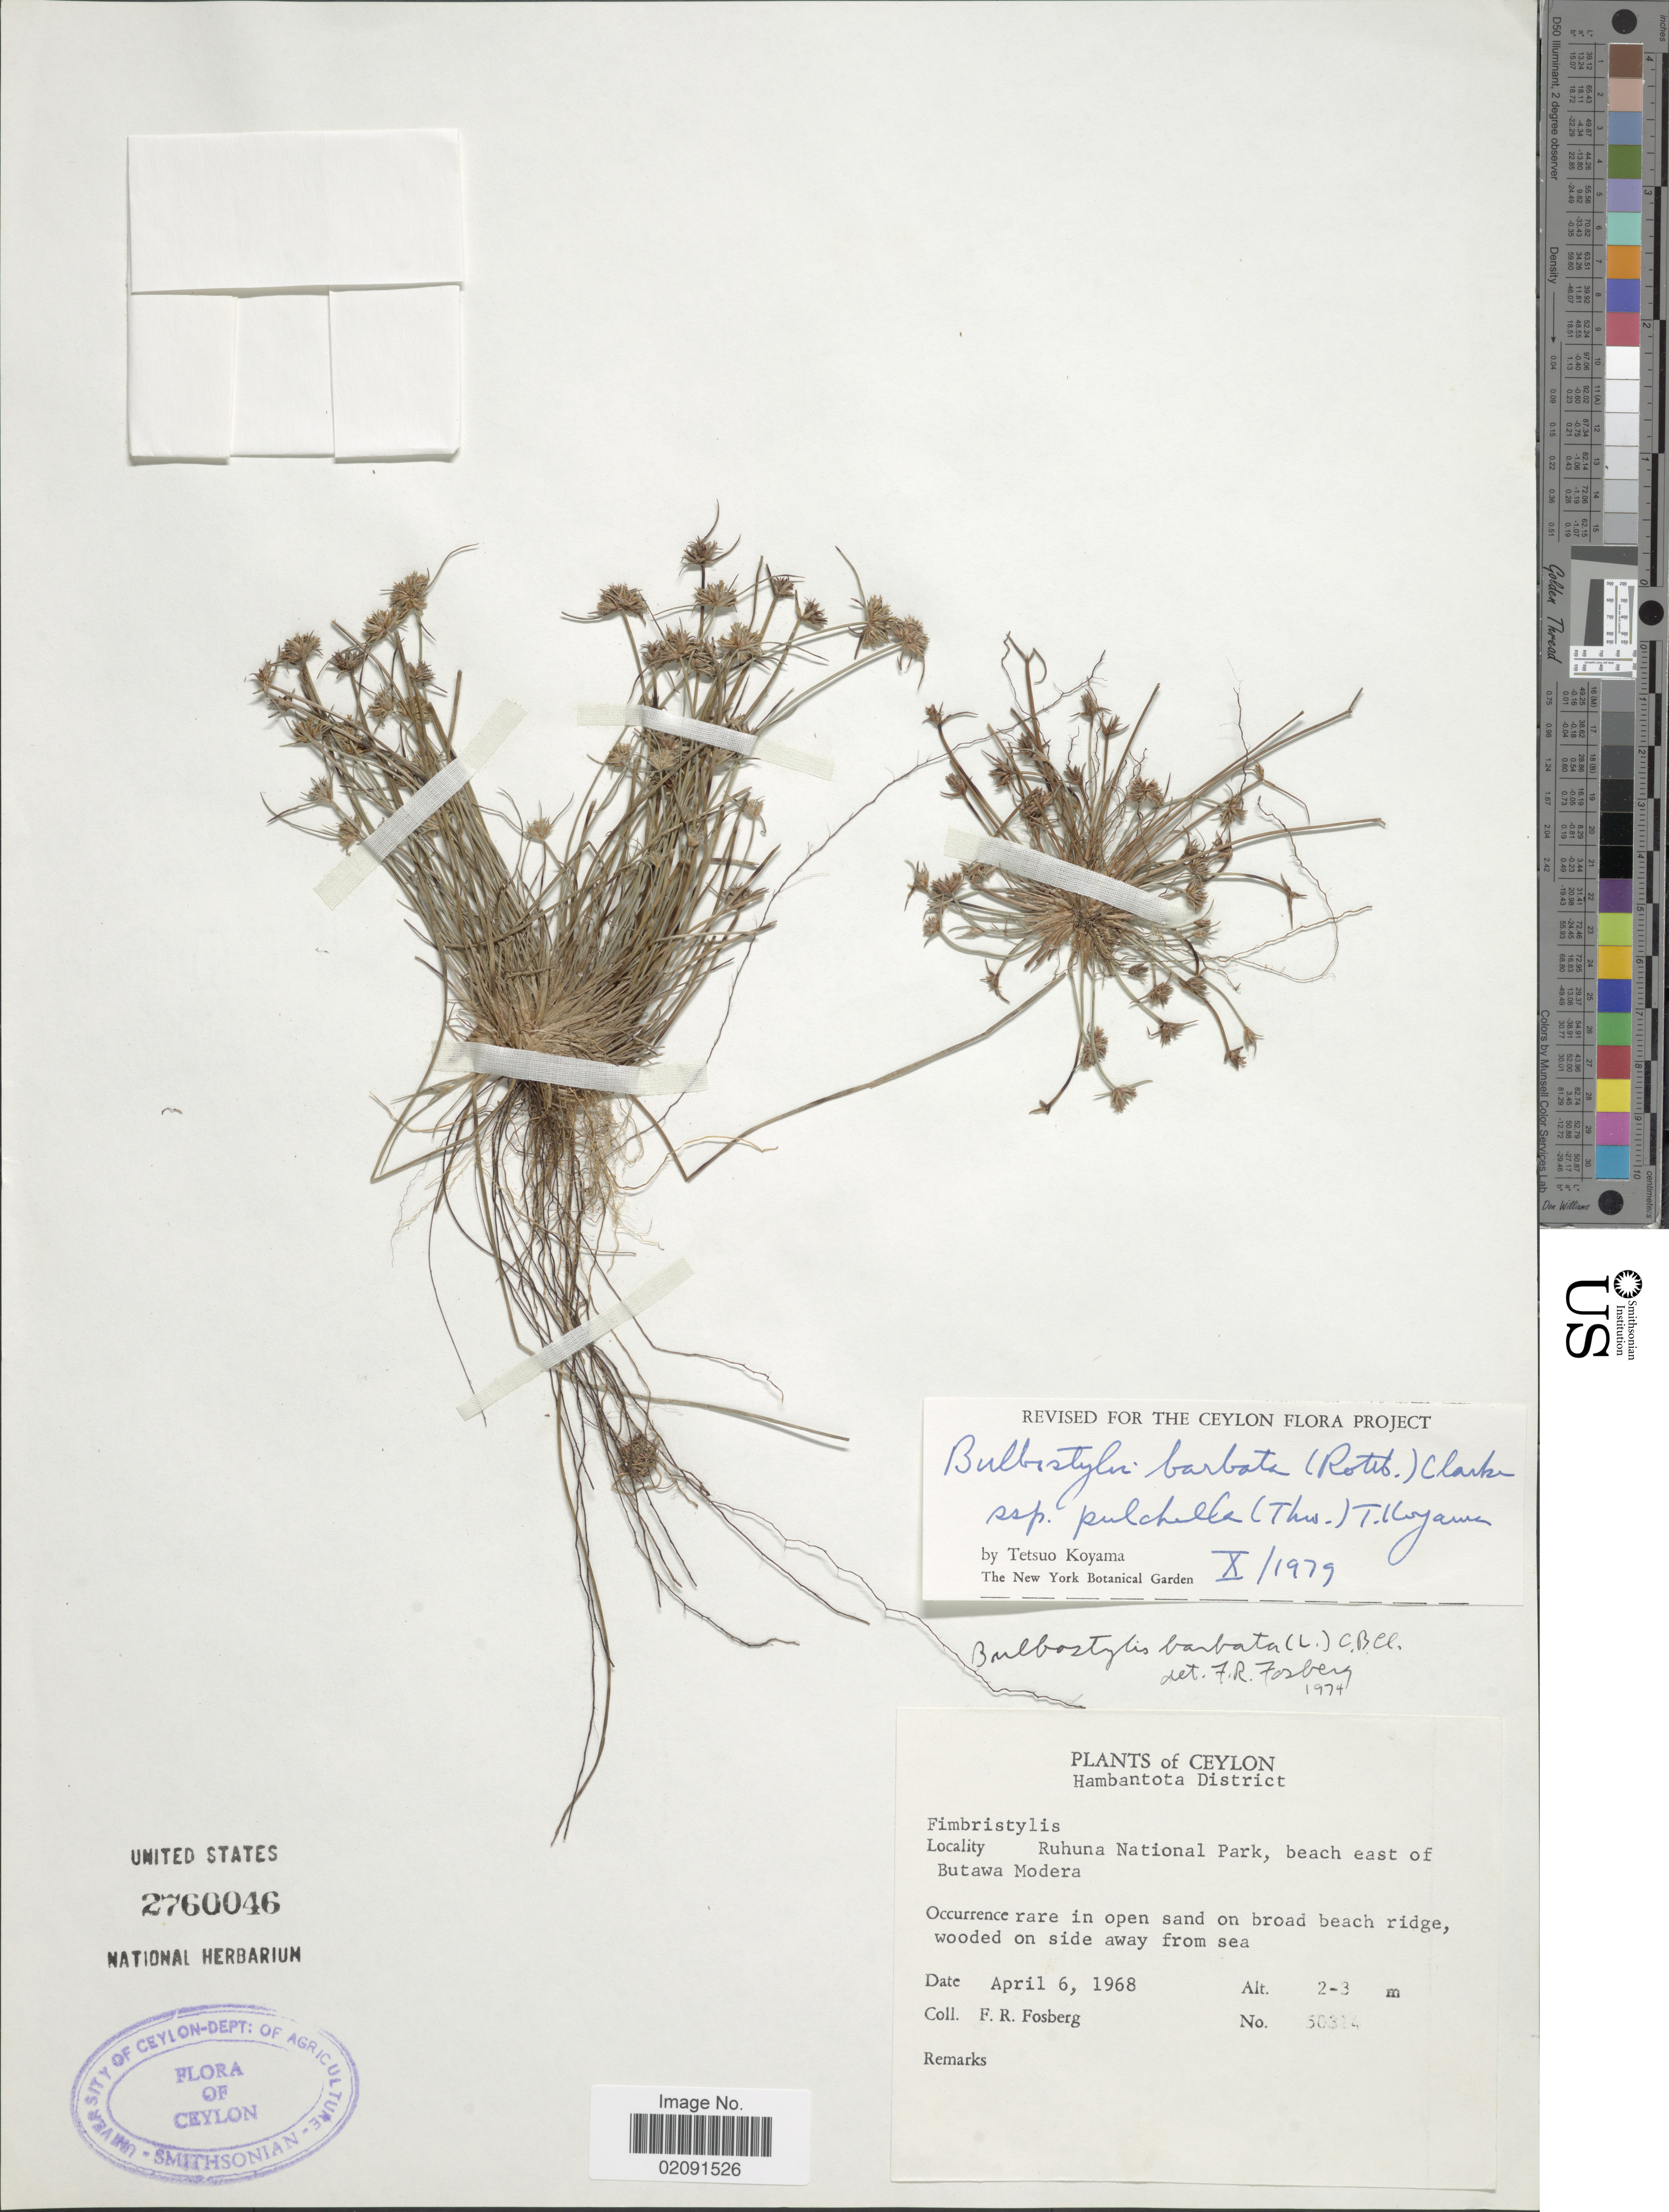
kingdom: Plantae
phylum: Tracheophyta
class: Liliopsida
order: Poales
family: Cyperaceae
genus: Bulbostylis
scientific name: Bulbostylis barbata subsp. pulchella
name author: (Thwaites) T. Koyama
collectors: F. R. Fosberg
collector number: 50314*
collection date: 1968-04-06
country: Sri Lanka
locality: Ceylon, Ruhuna National Park, beach east of Butawa Modera, rare in open sand on broad beach ridge wooded on side away from sea.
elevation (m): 2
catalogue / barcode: US 2760046